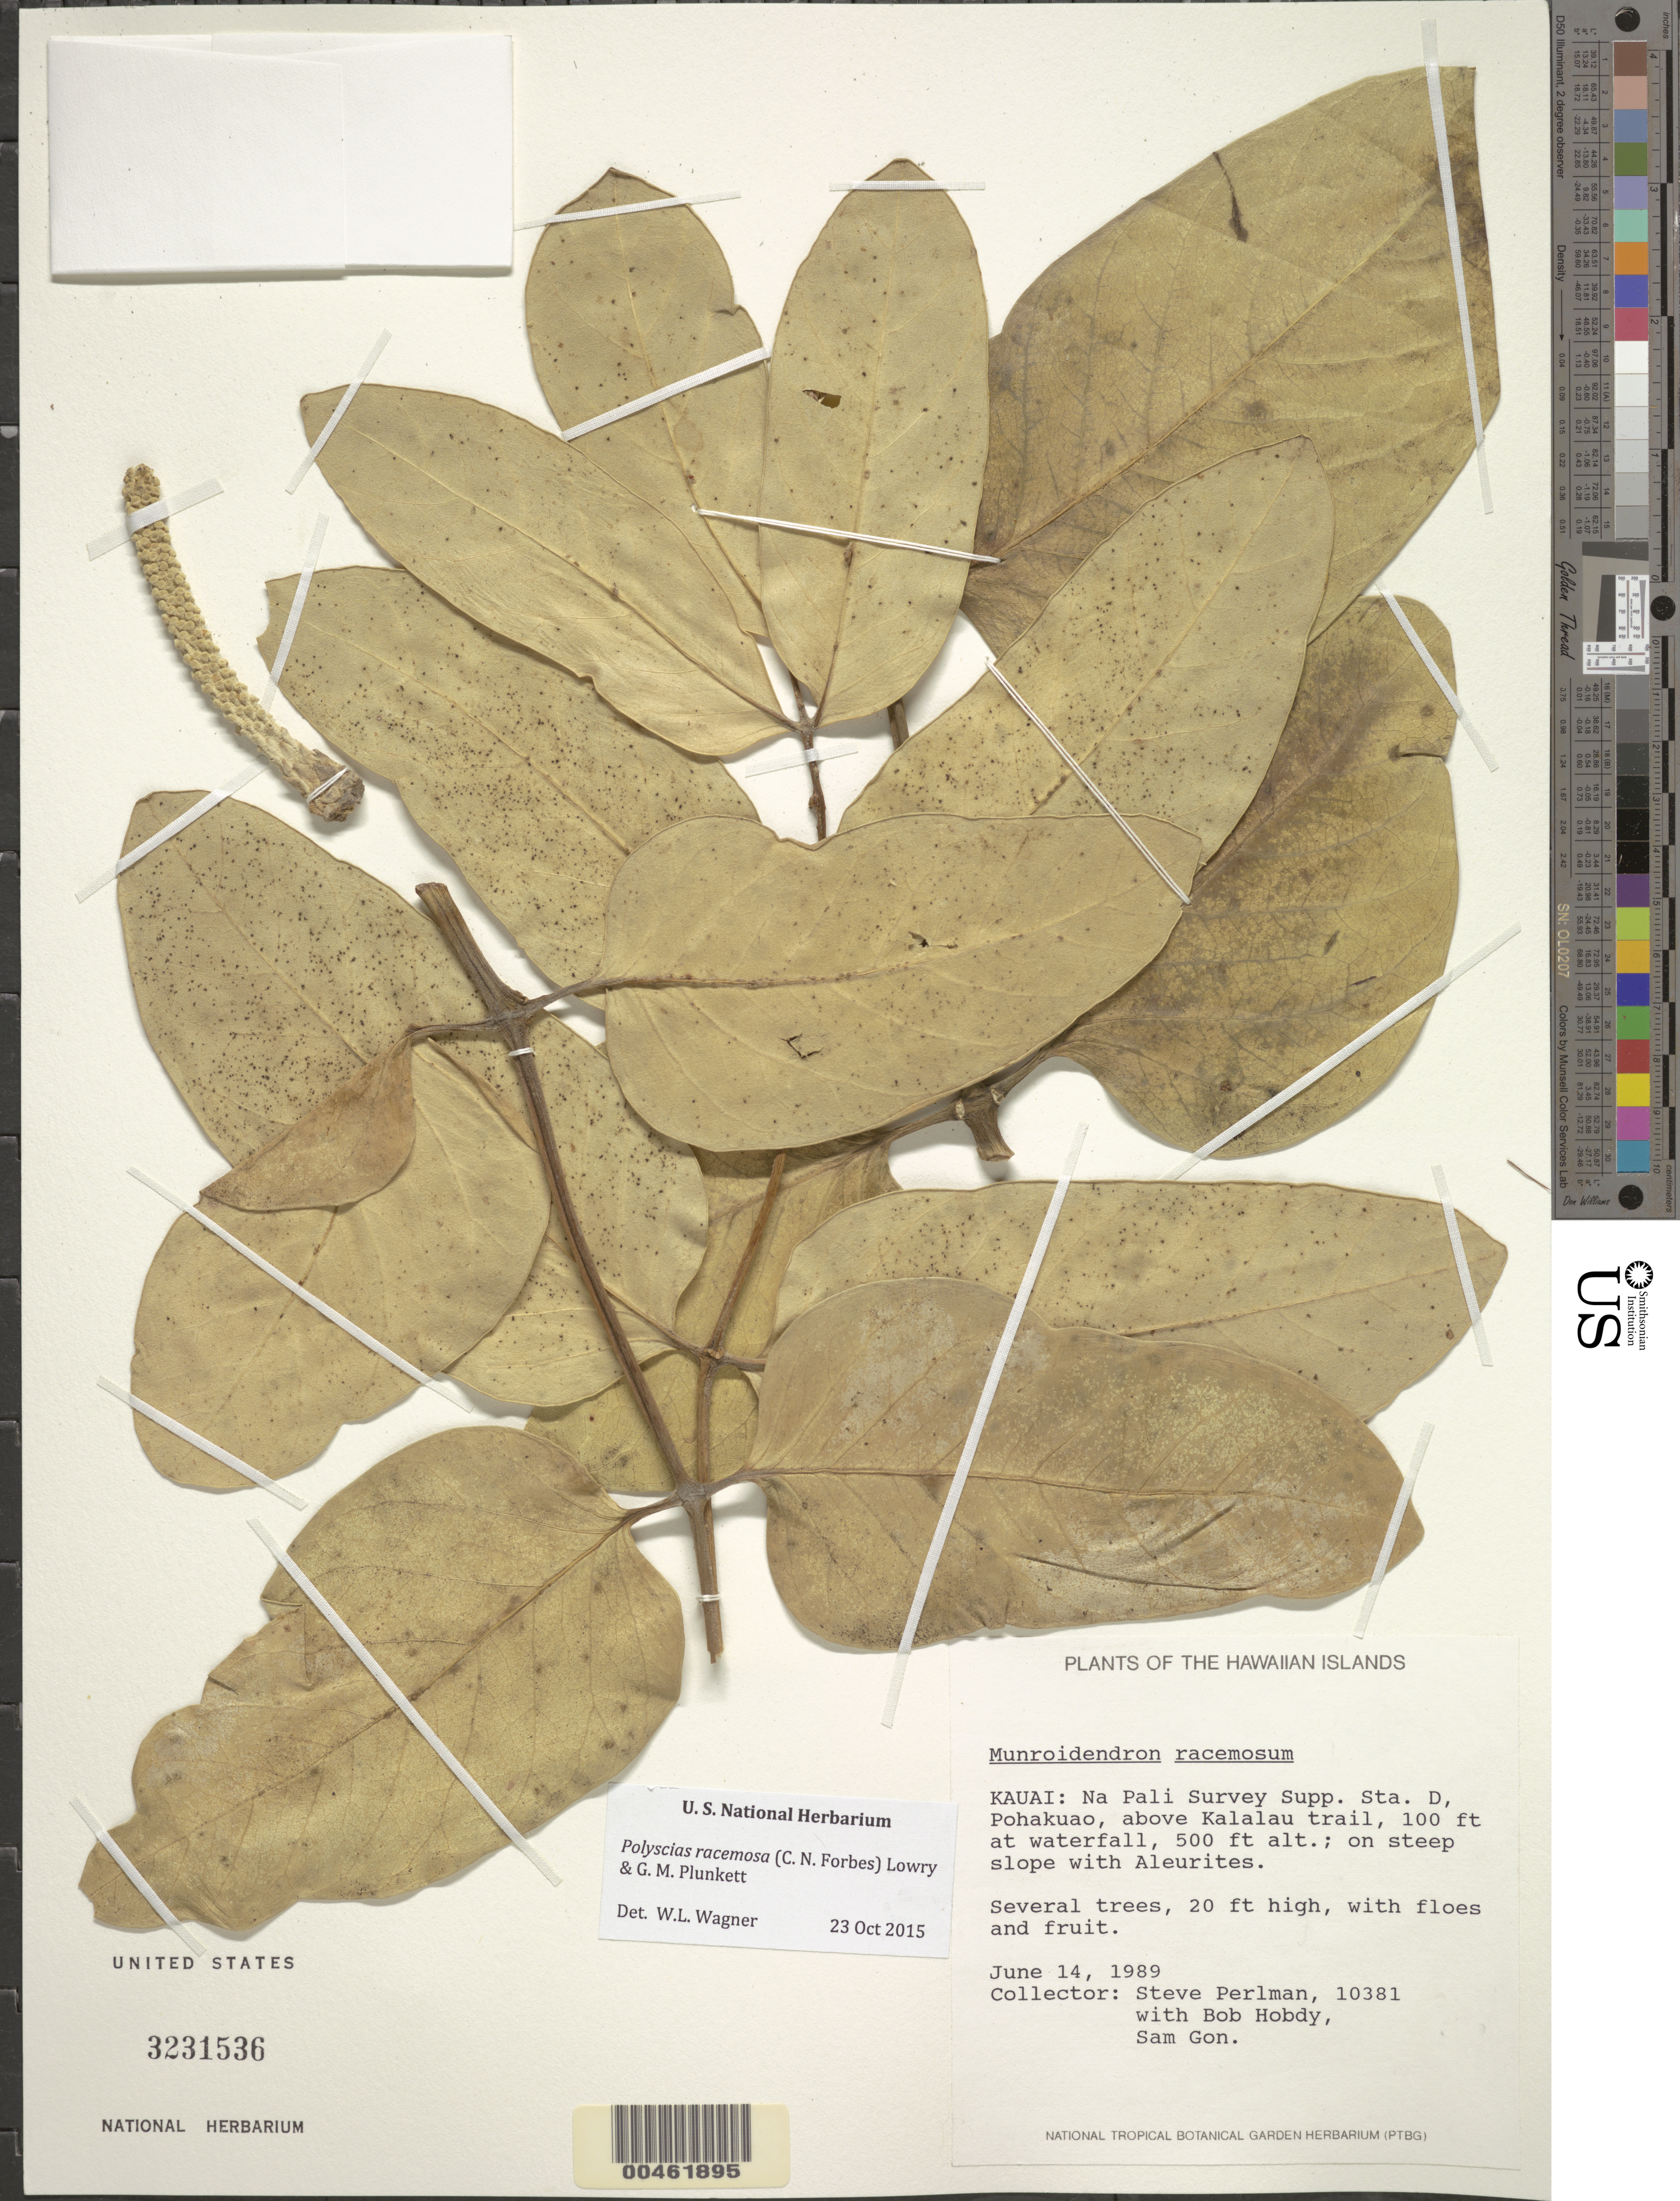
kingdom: Plantae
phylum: Tracheophyta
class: Magnoliopsida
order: Apiales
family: Araliaceae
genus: Polyscias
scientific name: Polyscias lallanii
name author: Singh & Sanjeet Kumar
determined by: Wagner, W. L., (BOT), Smithsonian Institution - National Museum of Natural History (UNITED STATES)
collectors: S. P. Perlman, B. Hobdy & S. Gon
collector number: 10381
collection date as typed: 14 Jun 1989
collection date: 1989-06-14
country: United States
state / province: Hawaii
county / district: Kauai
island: Kaua'i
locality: Na Pali Survey Supp. Sta. D, Pohakuao, above Kalalau trail, 100 ft at waterfall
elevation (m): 152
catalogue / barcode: US 3231536